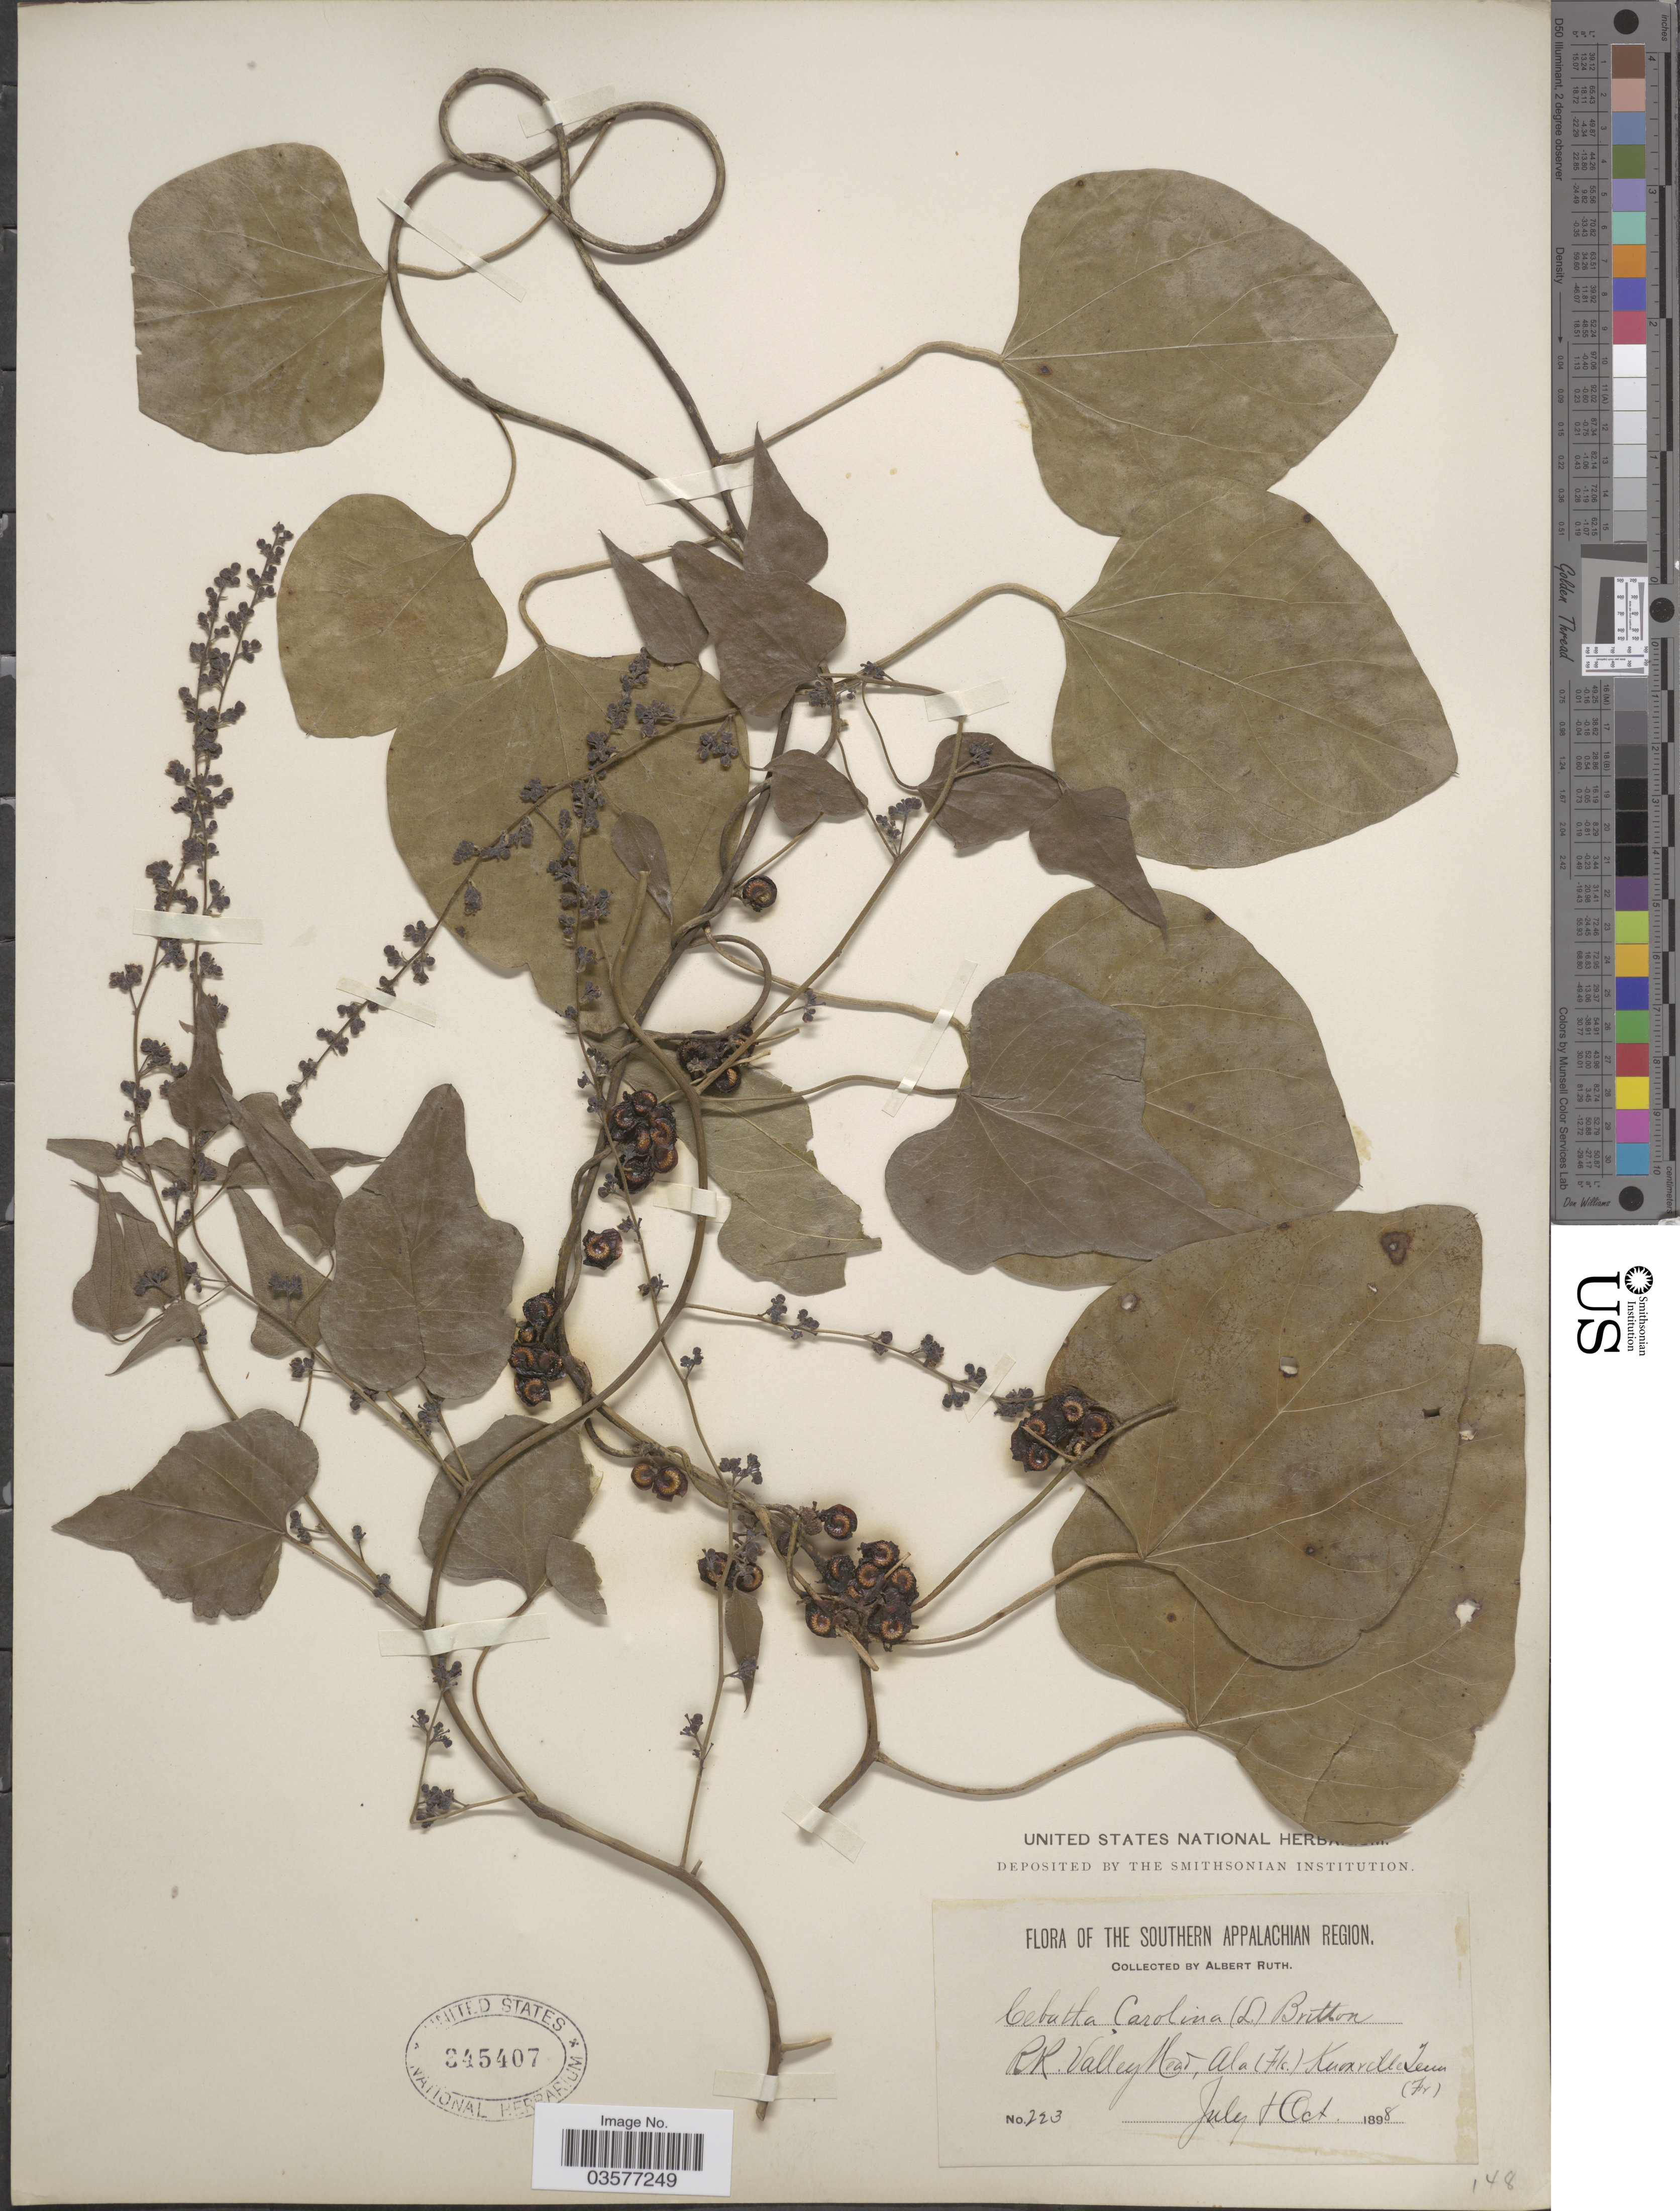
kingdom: Plantae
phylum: Tracheophyta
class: Magnoliopsida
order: Ranunculales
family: Menispermaceae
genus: Cocculus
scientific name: Cocculus carolinus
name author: (L.) DC.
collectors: A. Ruth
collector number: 223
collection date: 1898-07/1898-10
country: United States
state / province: Tennessee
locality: The Southern Appalachian Region. RR. Valley Mead, Ala (Fls.) Knoxville.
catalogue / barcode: US 345407